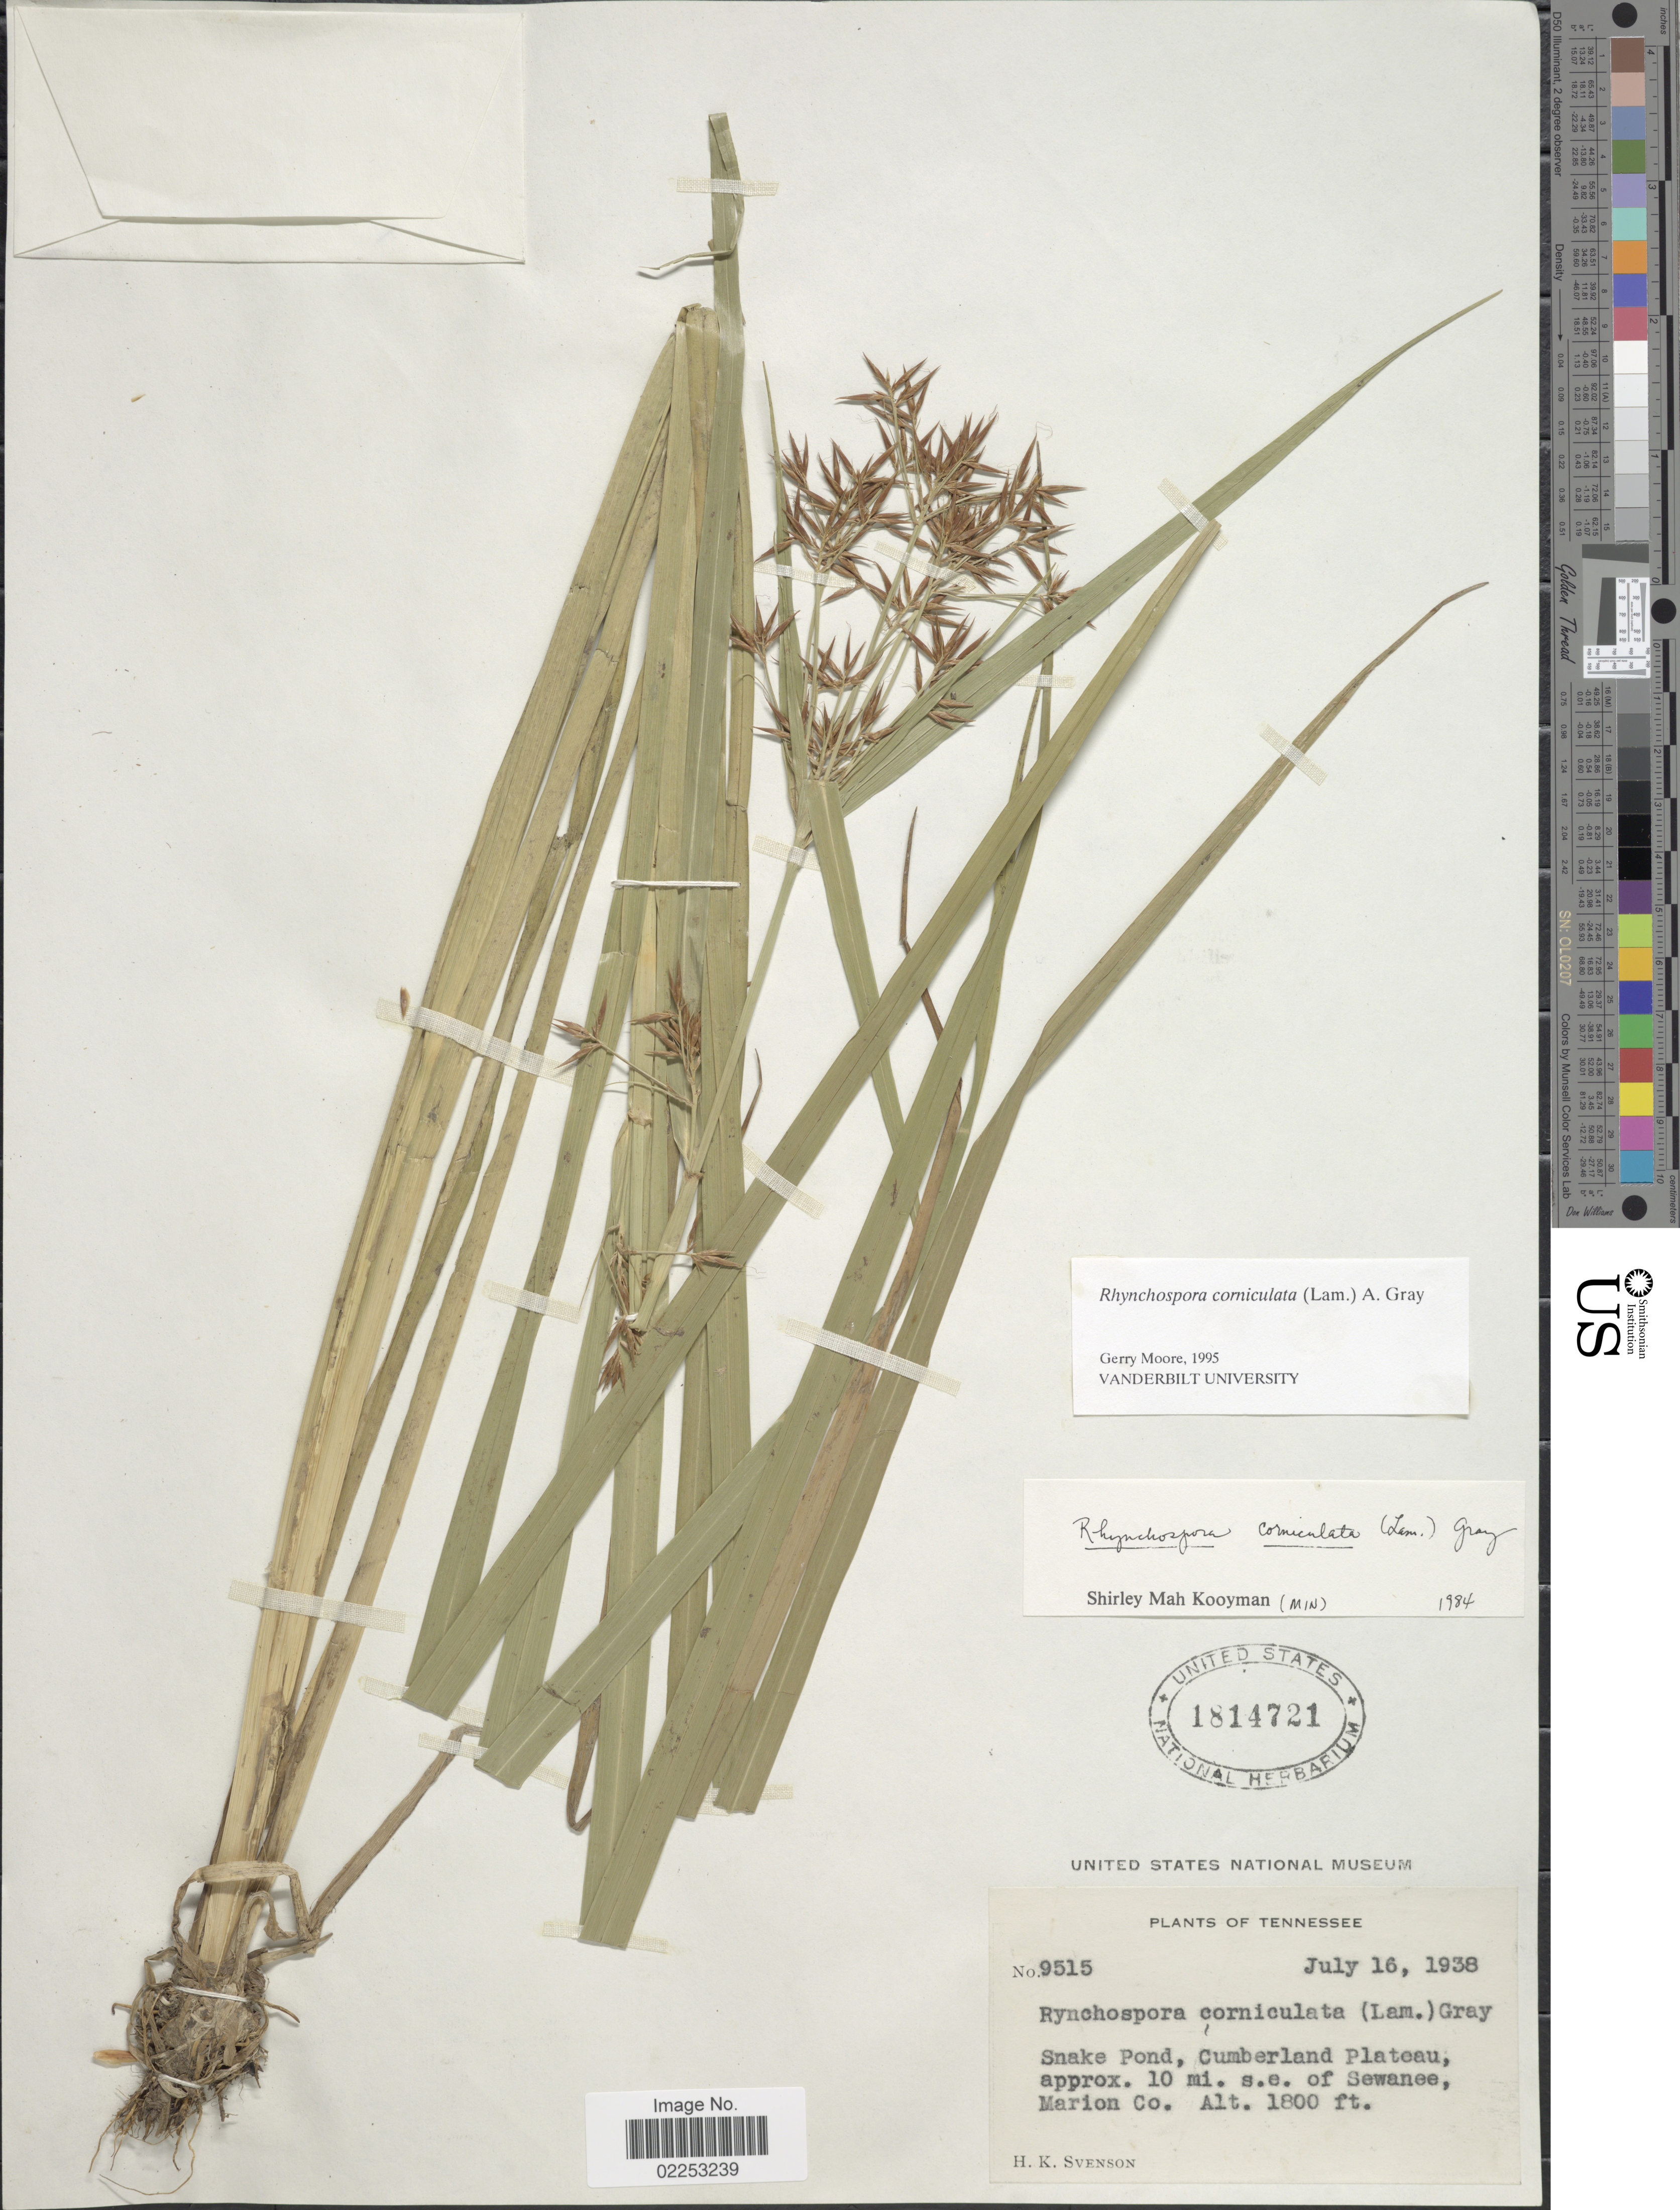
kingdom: Plantae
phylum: Tracheophyta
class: Liliopsida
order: Poales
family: Cyperaceae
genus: Rhynchospora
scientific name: Rhynchospora corniculata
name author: (Lam.) A. Gray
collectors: H. K. Svenson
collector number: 9515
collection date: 1938-07-16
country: United States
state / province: Tennessee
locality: Snake Pond, Cumberland Plateau, approx. 10 mi. s.e. of Sewanee, Marion Co.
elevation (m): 549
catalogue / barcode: US 1814721